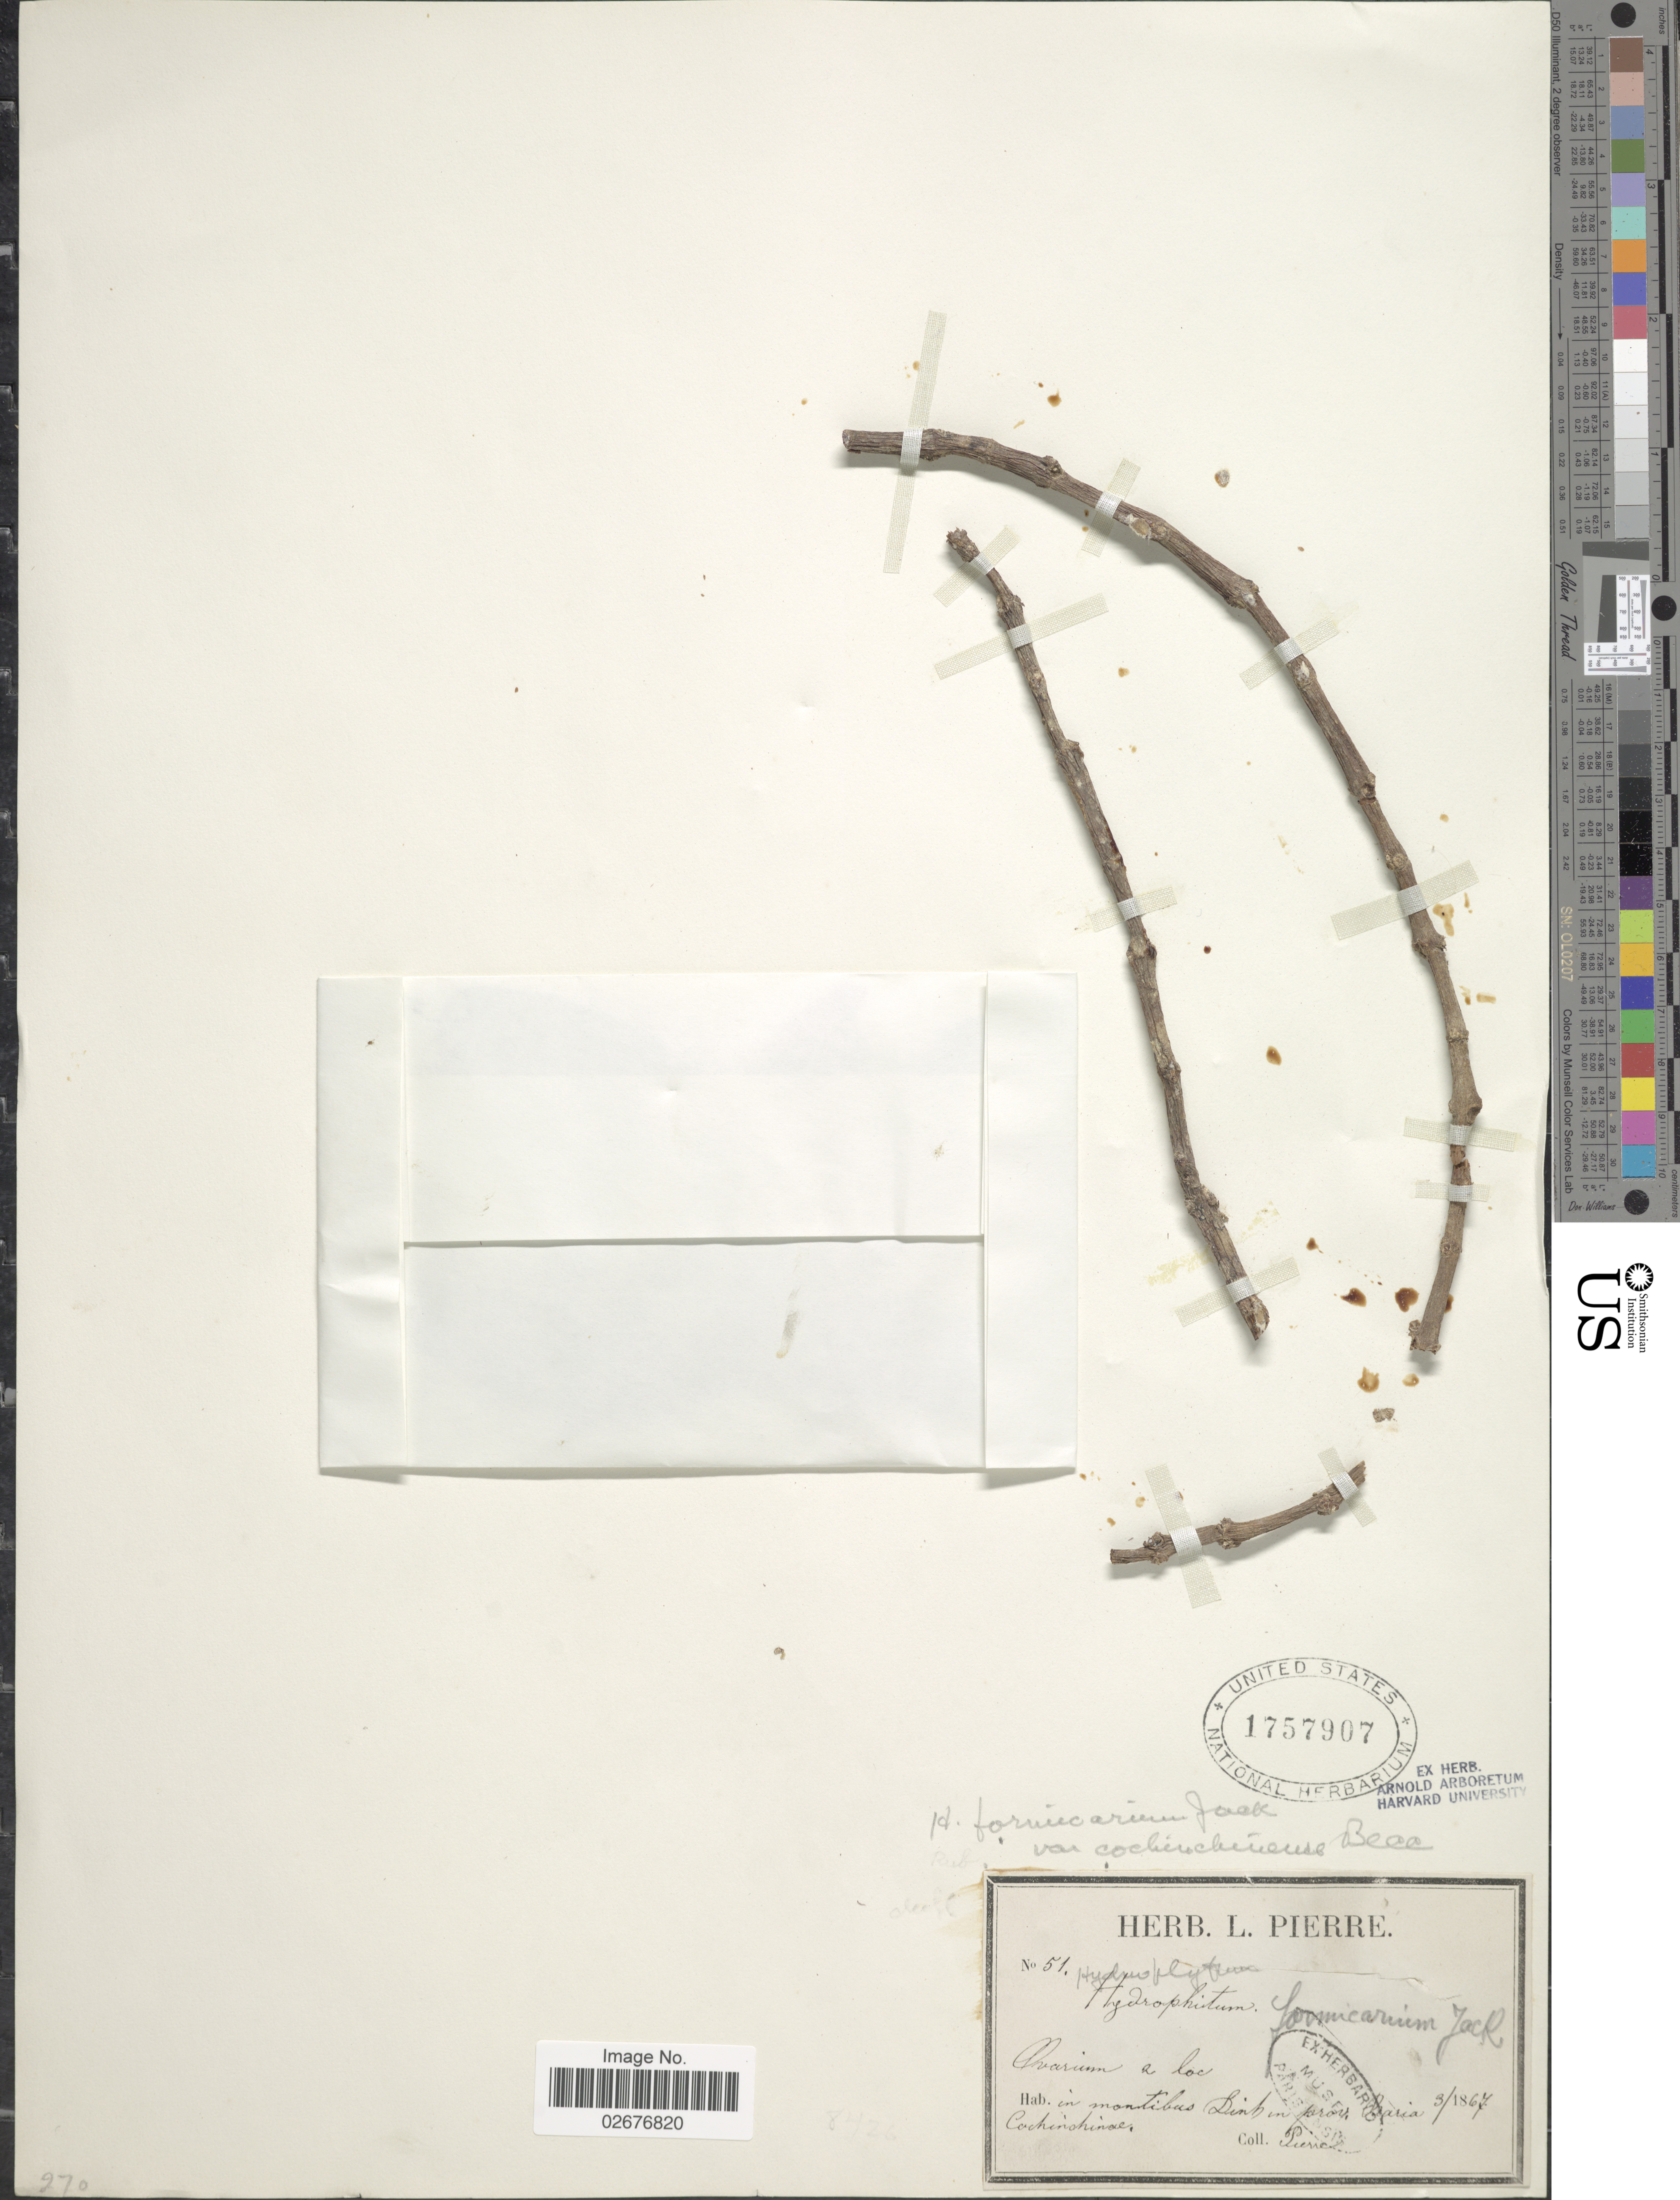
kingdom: Plantae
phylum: Tracheophyta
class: Magnoliopsida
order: Gentianales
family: Rubiaceae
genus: Hydnophytum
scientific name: Hydnophytum formicarum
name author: Jack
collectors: L. Pierre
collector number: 51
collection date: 1867-03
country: Vietnam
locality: In montibus Dinh in prov. Bien Hoa Cochinchinae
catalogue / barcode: US 1757907